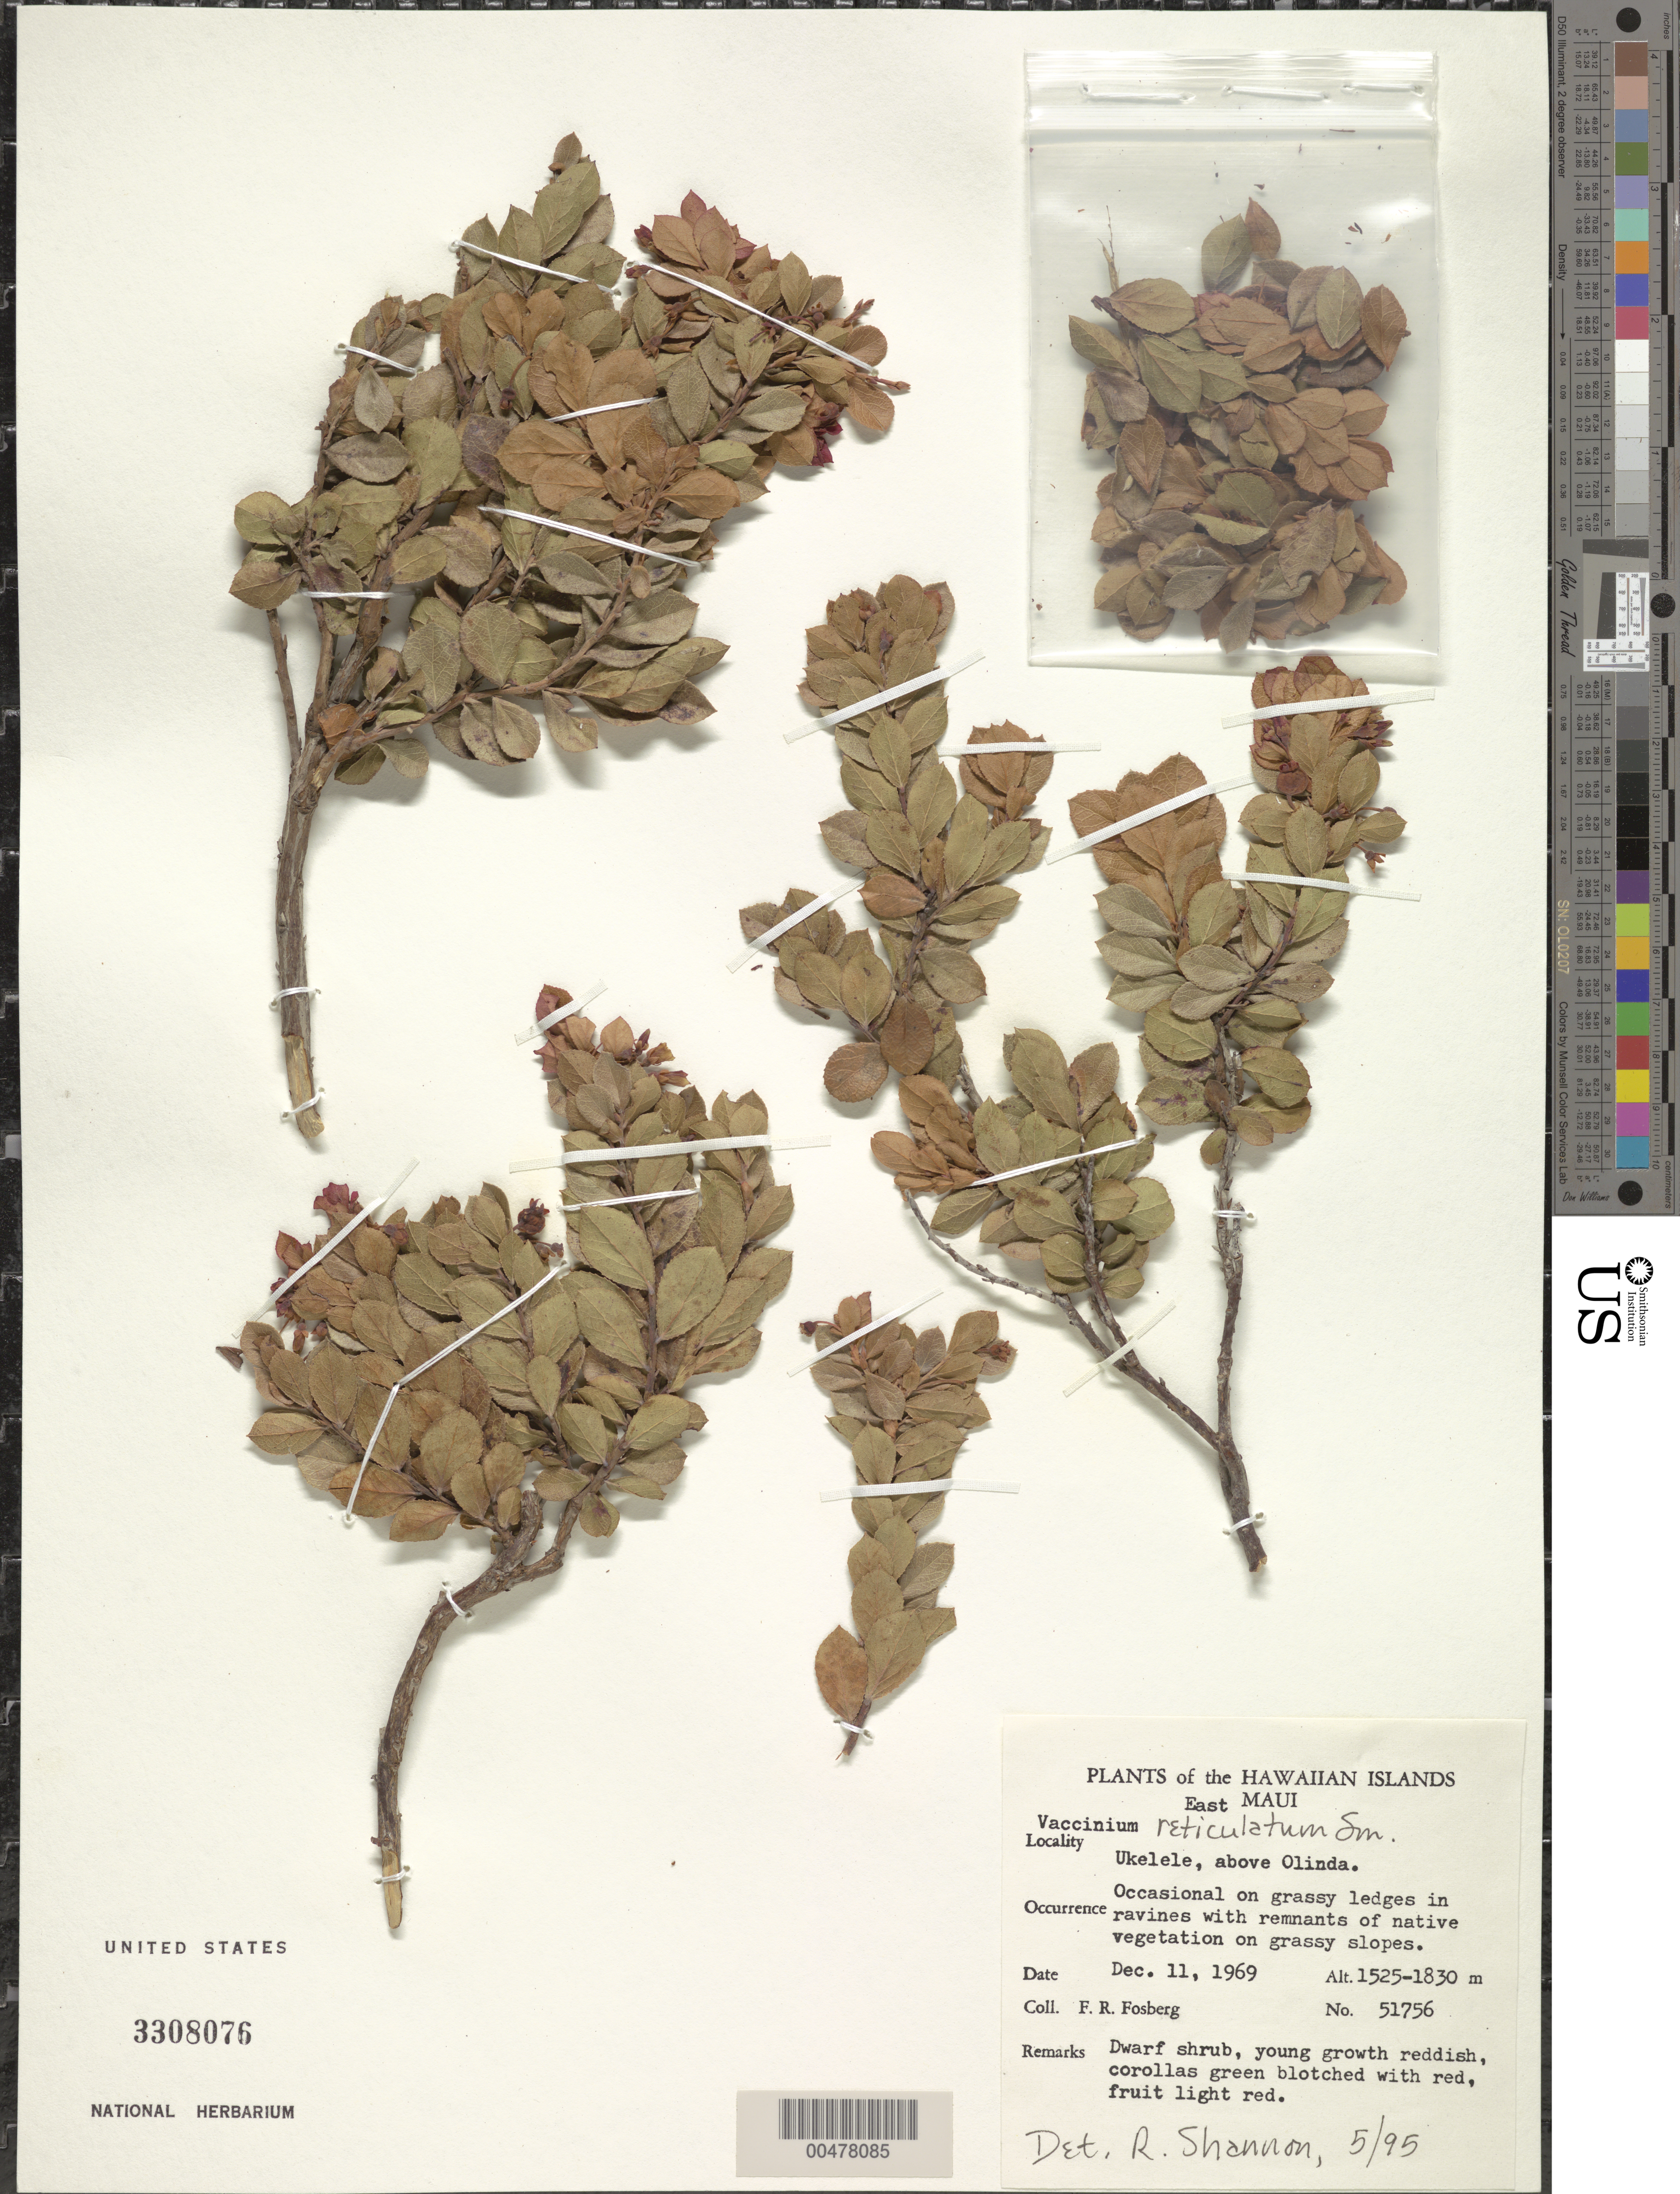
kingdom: Plantae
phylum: Tracheophyta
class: Magnoliopsida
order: Ericales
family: Ericaceae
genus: Vaccinium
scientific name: Vaccinium reticulatum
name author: Sm.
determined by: Shannon, R.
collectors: F. R. Fosberg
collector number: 51756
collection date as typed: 11 Dec 1969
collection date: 1969-12-11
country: United States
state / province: Hawaii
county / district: Maui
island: Maui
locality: E Maui, Ukelele, above Olinda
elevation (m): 1525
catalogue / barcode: US 3308076